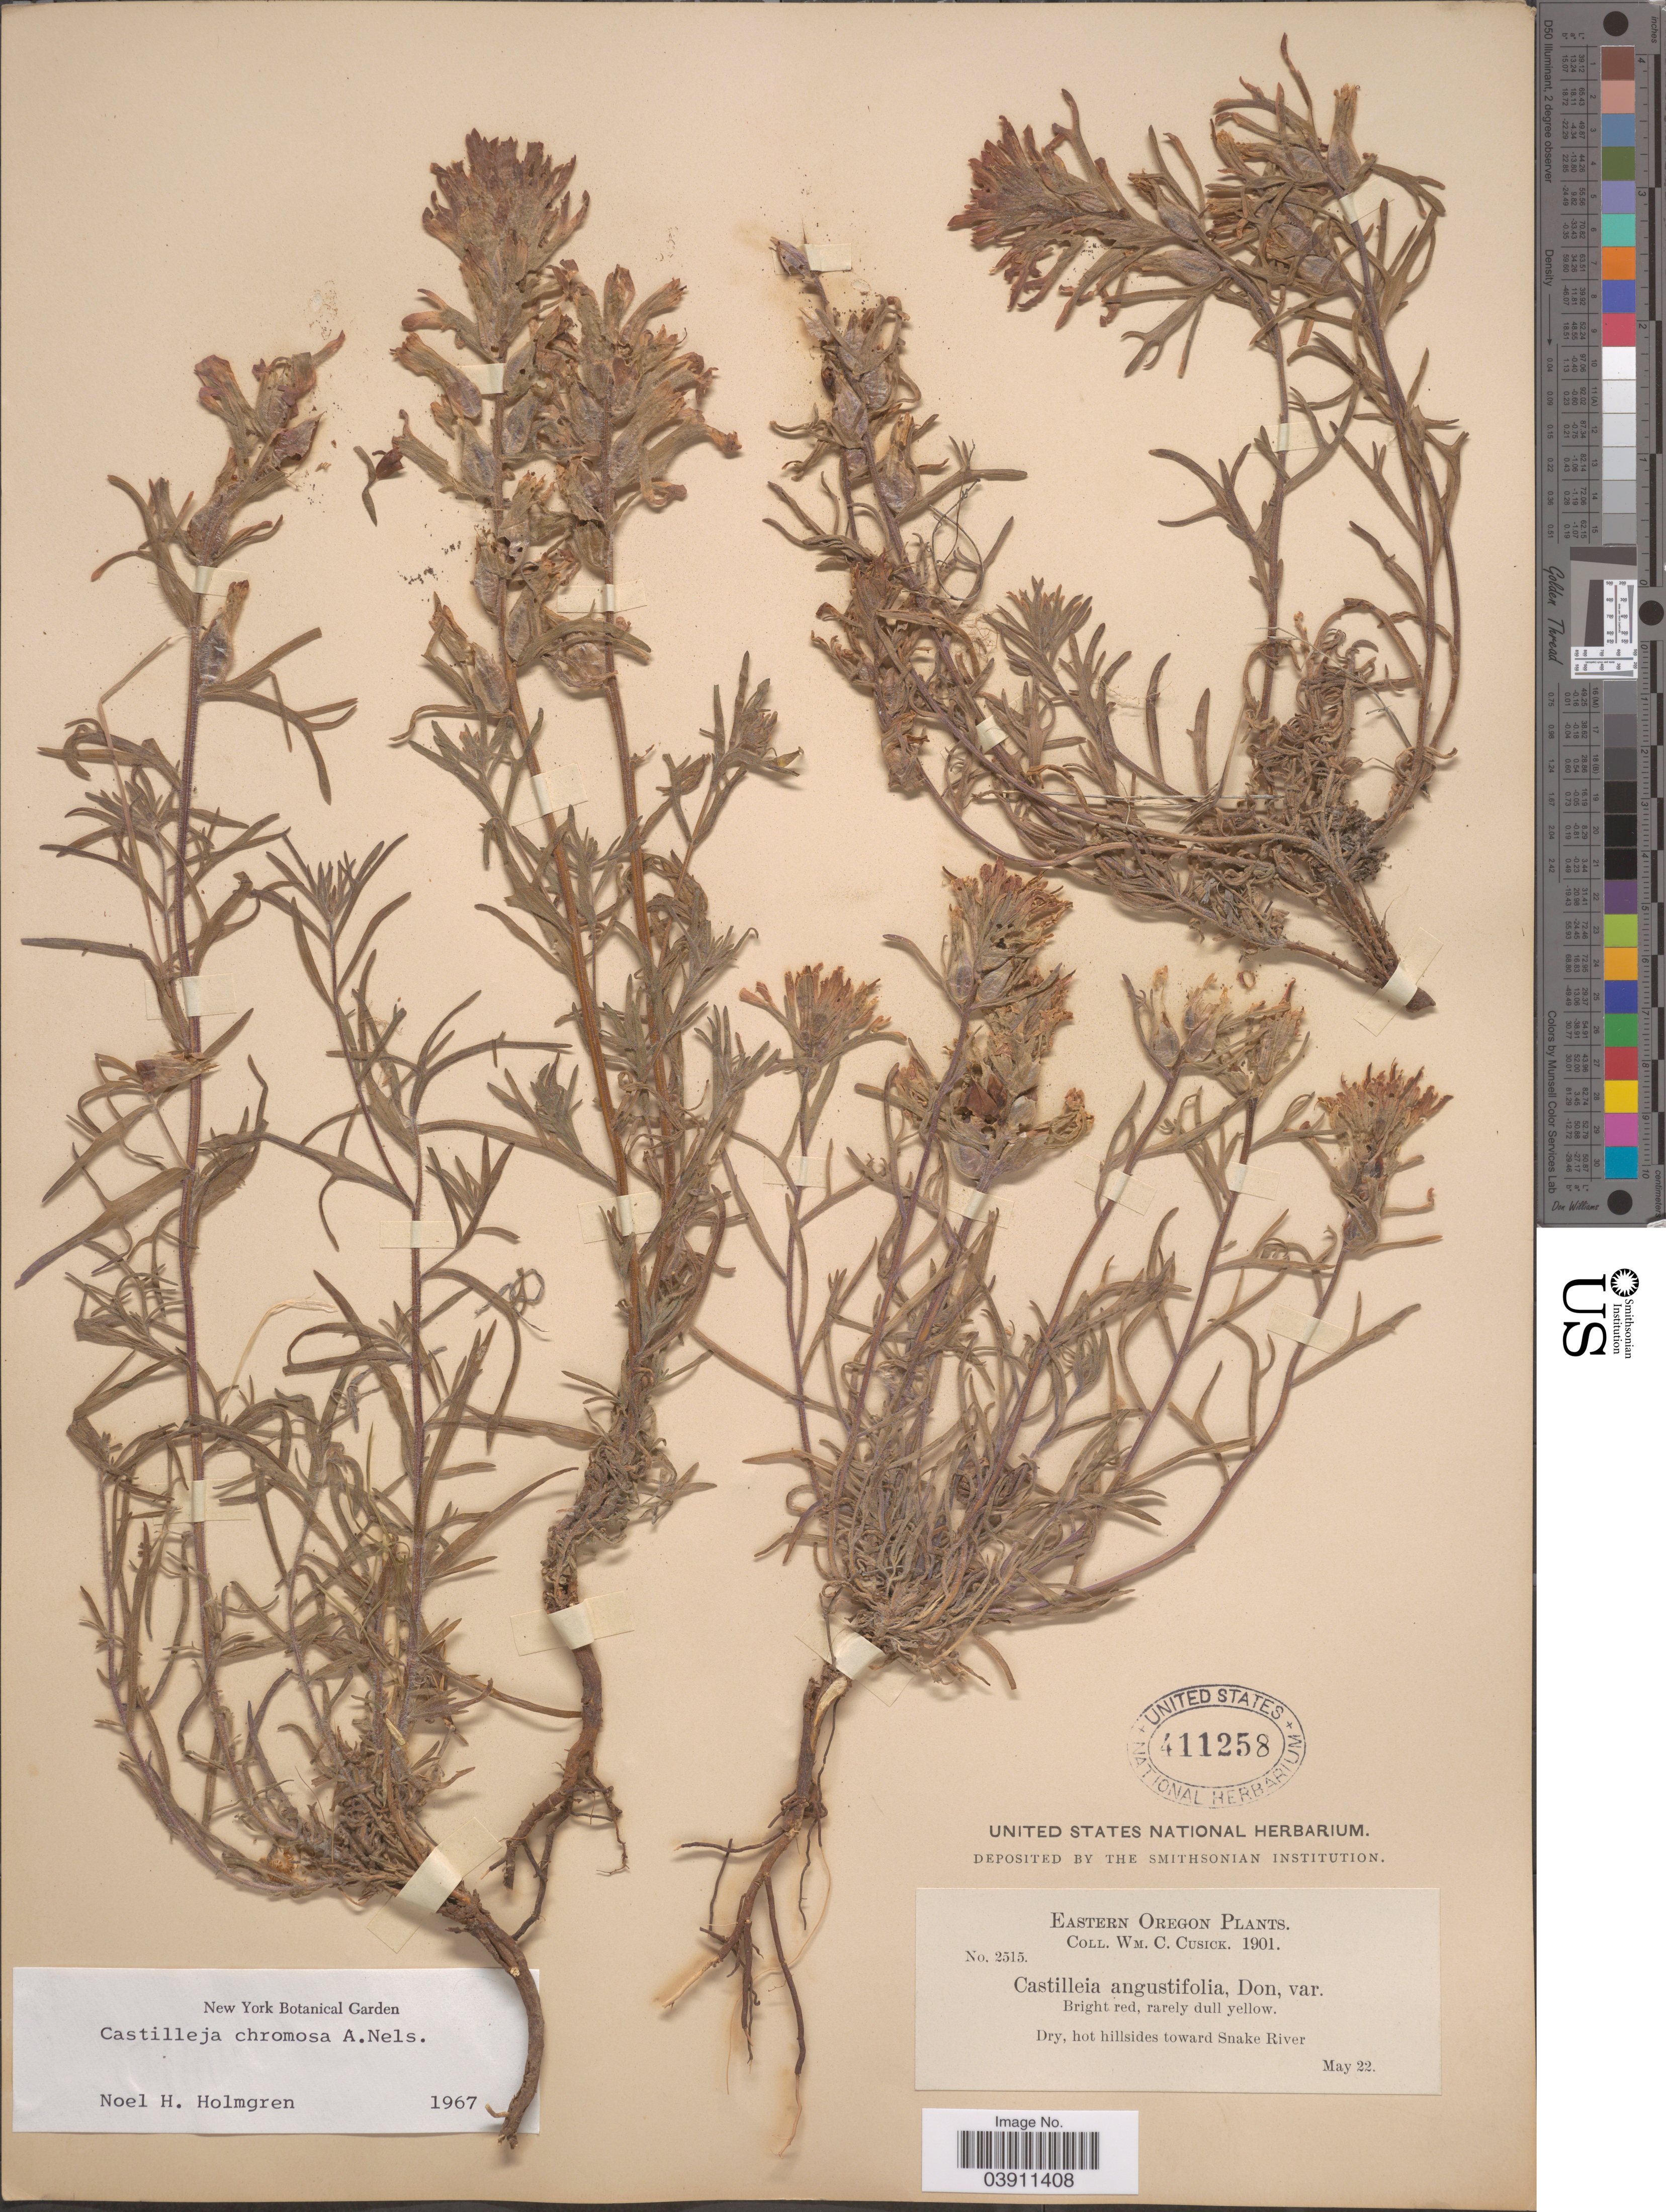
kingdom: Plantae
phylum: Tracheophyta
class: Magnoliopsida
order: Lamiales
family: Orobanchaceae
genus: Castilleja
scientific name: Castilleja chromosa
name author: A. Nelson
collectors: W. C. Cusick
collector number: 2515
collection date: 1901-05-22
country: United States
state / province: Oregon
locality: Eastern Oregon. Hot hillsides toward Snake River.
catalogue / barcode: US 411258